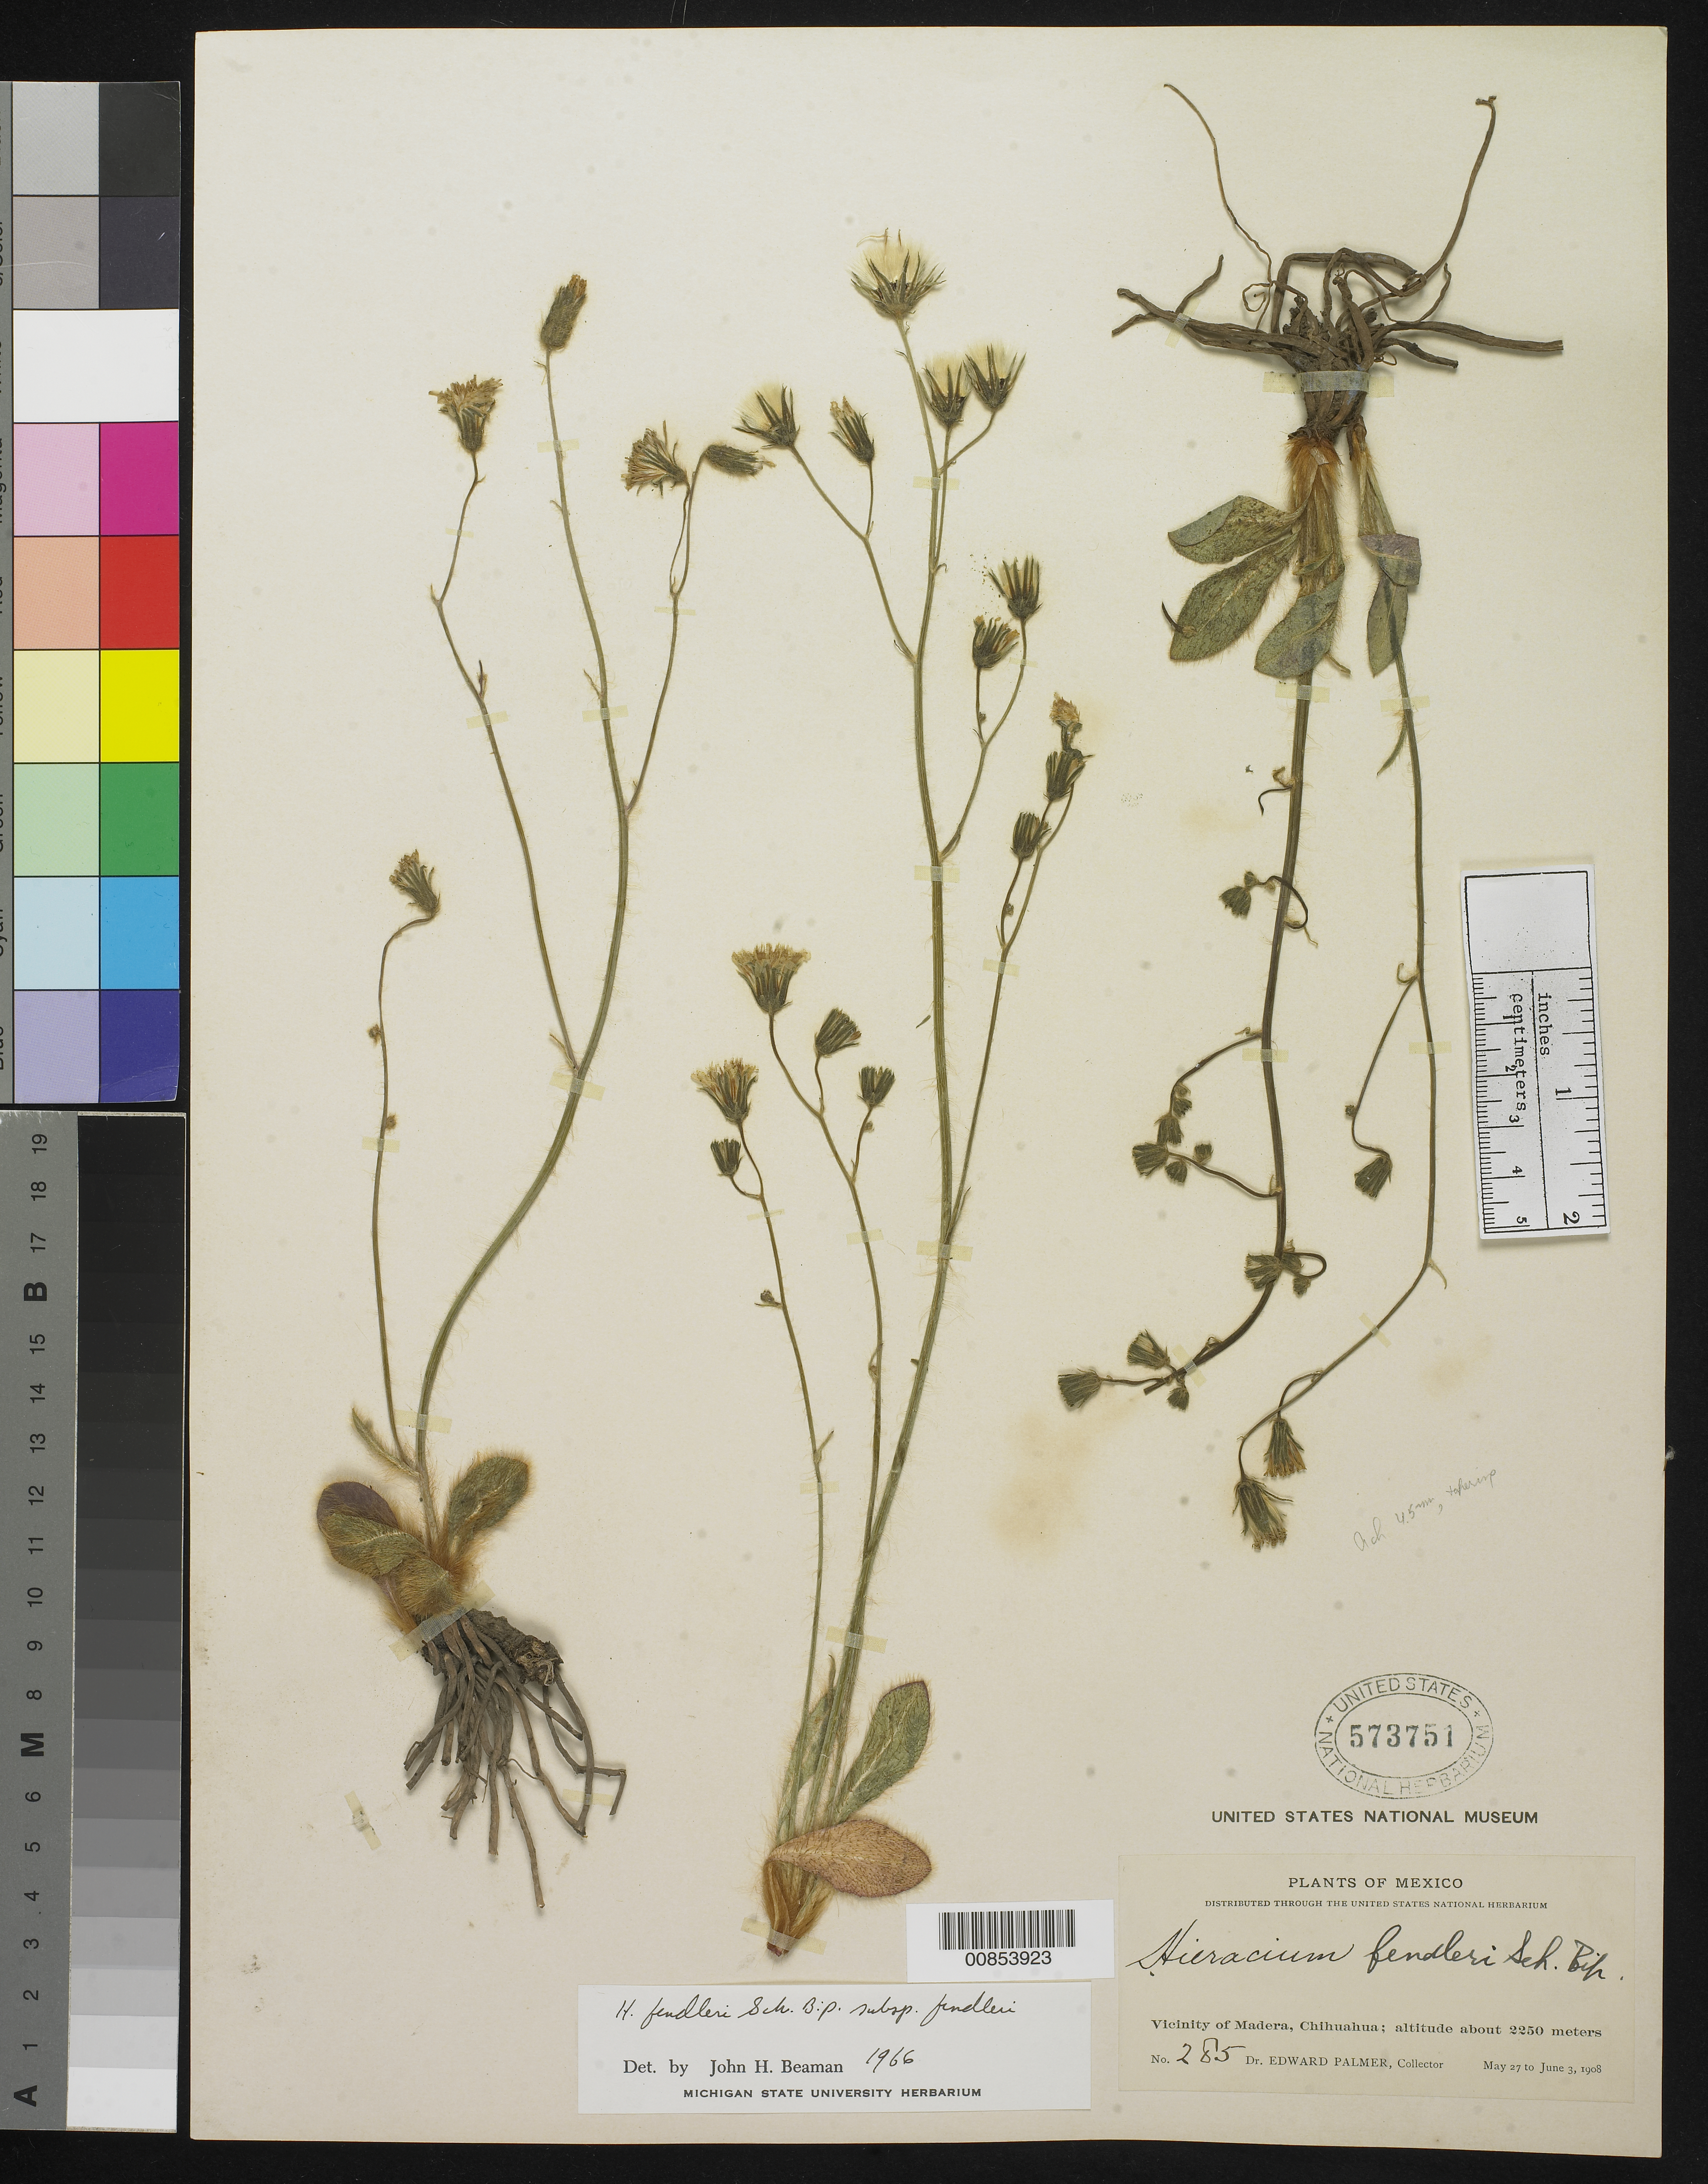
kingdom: Plantae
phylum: Tracheophyta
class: Magnoliopsida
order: Asterales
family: Asteraceae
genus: Hieracium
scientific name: Hieracium fendleri subsp. fendleri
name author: Sch. Bip.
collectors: E. Palmer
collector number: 285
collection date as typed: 27 May 1908 to 03 Jun 1908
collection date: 1908-05-27/1908-06-03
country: Mexico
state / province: Chihuahua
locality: Vicinity of Madera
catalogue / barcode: US 573751